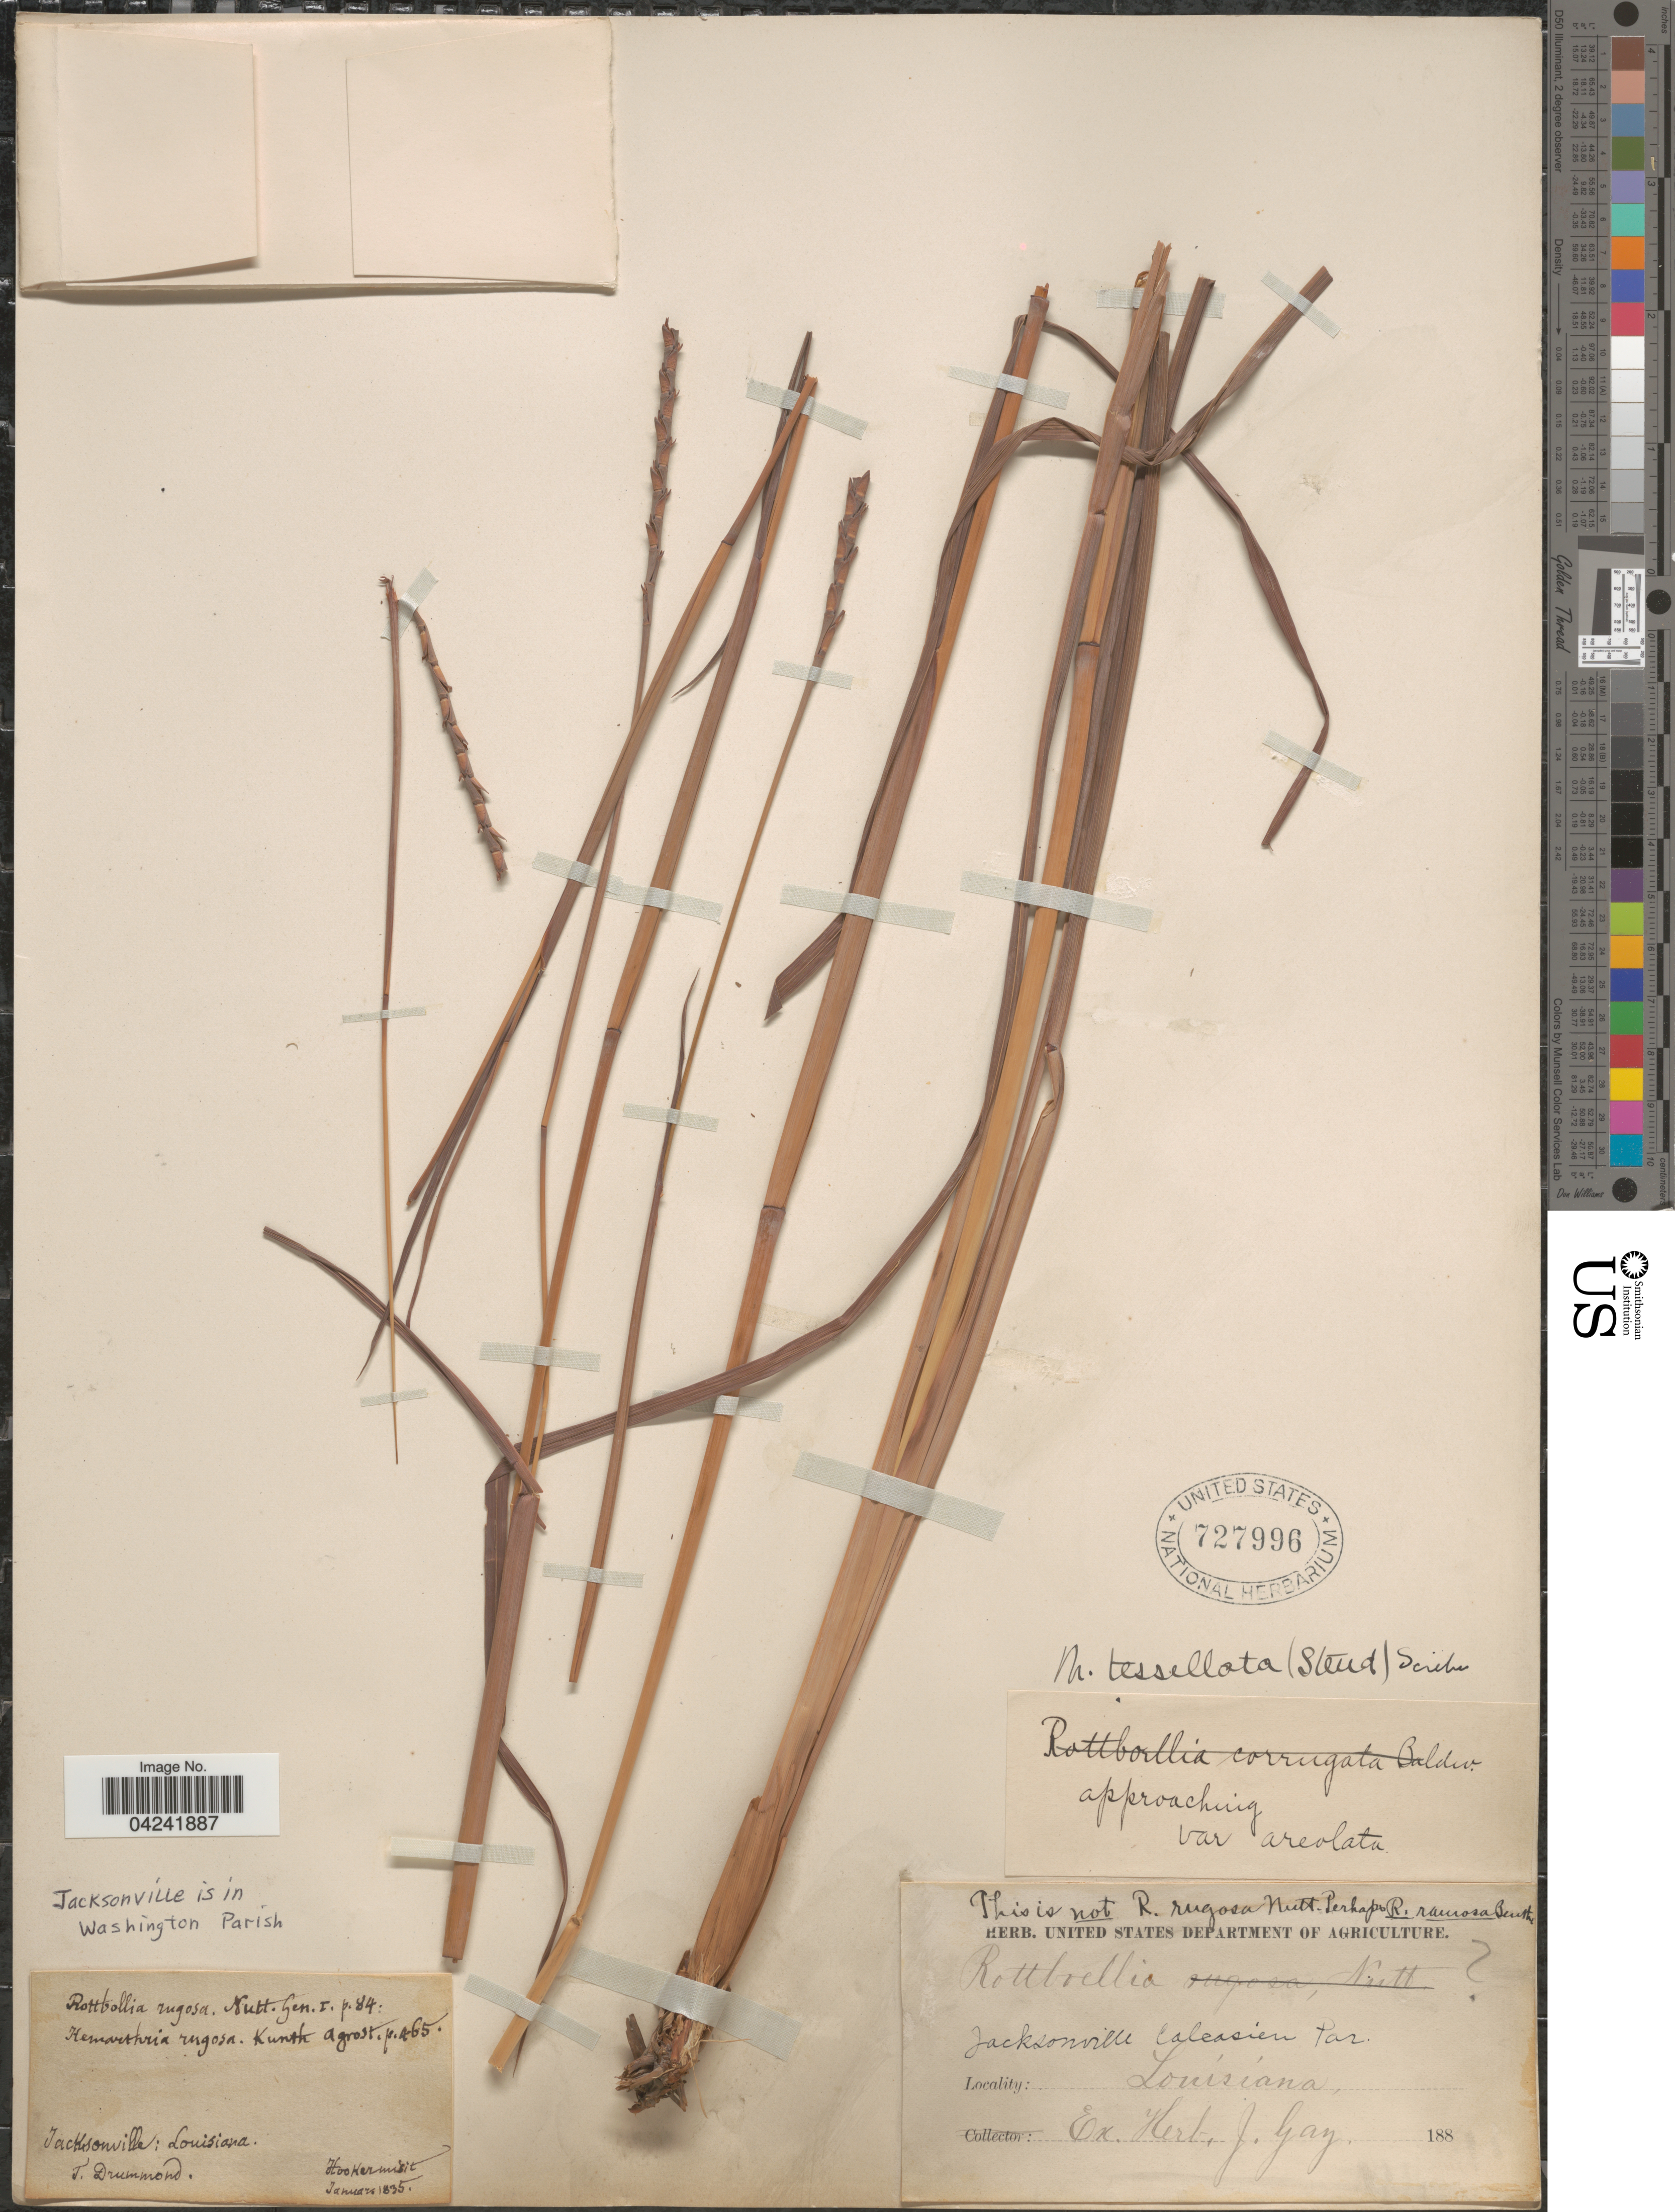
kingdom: Plantae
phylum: Tracheophyta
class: Liliopsida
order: Poales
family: Poaceae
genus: Mnesithea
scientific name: Mnesithea tessellata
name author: (Steud.) de Koning & Sosef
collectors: T. Drummond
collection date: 1835-01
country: United States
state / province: Louisiana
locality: Jacksonville. Jacksonville is in Washington Parish [unsure placement]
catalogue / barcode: US 727996